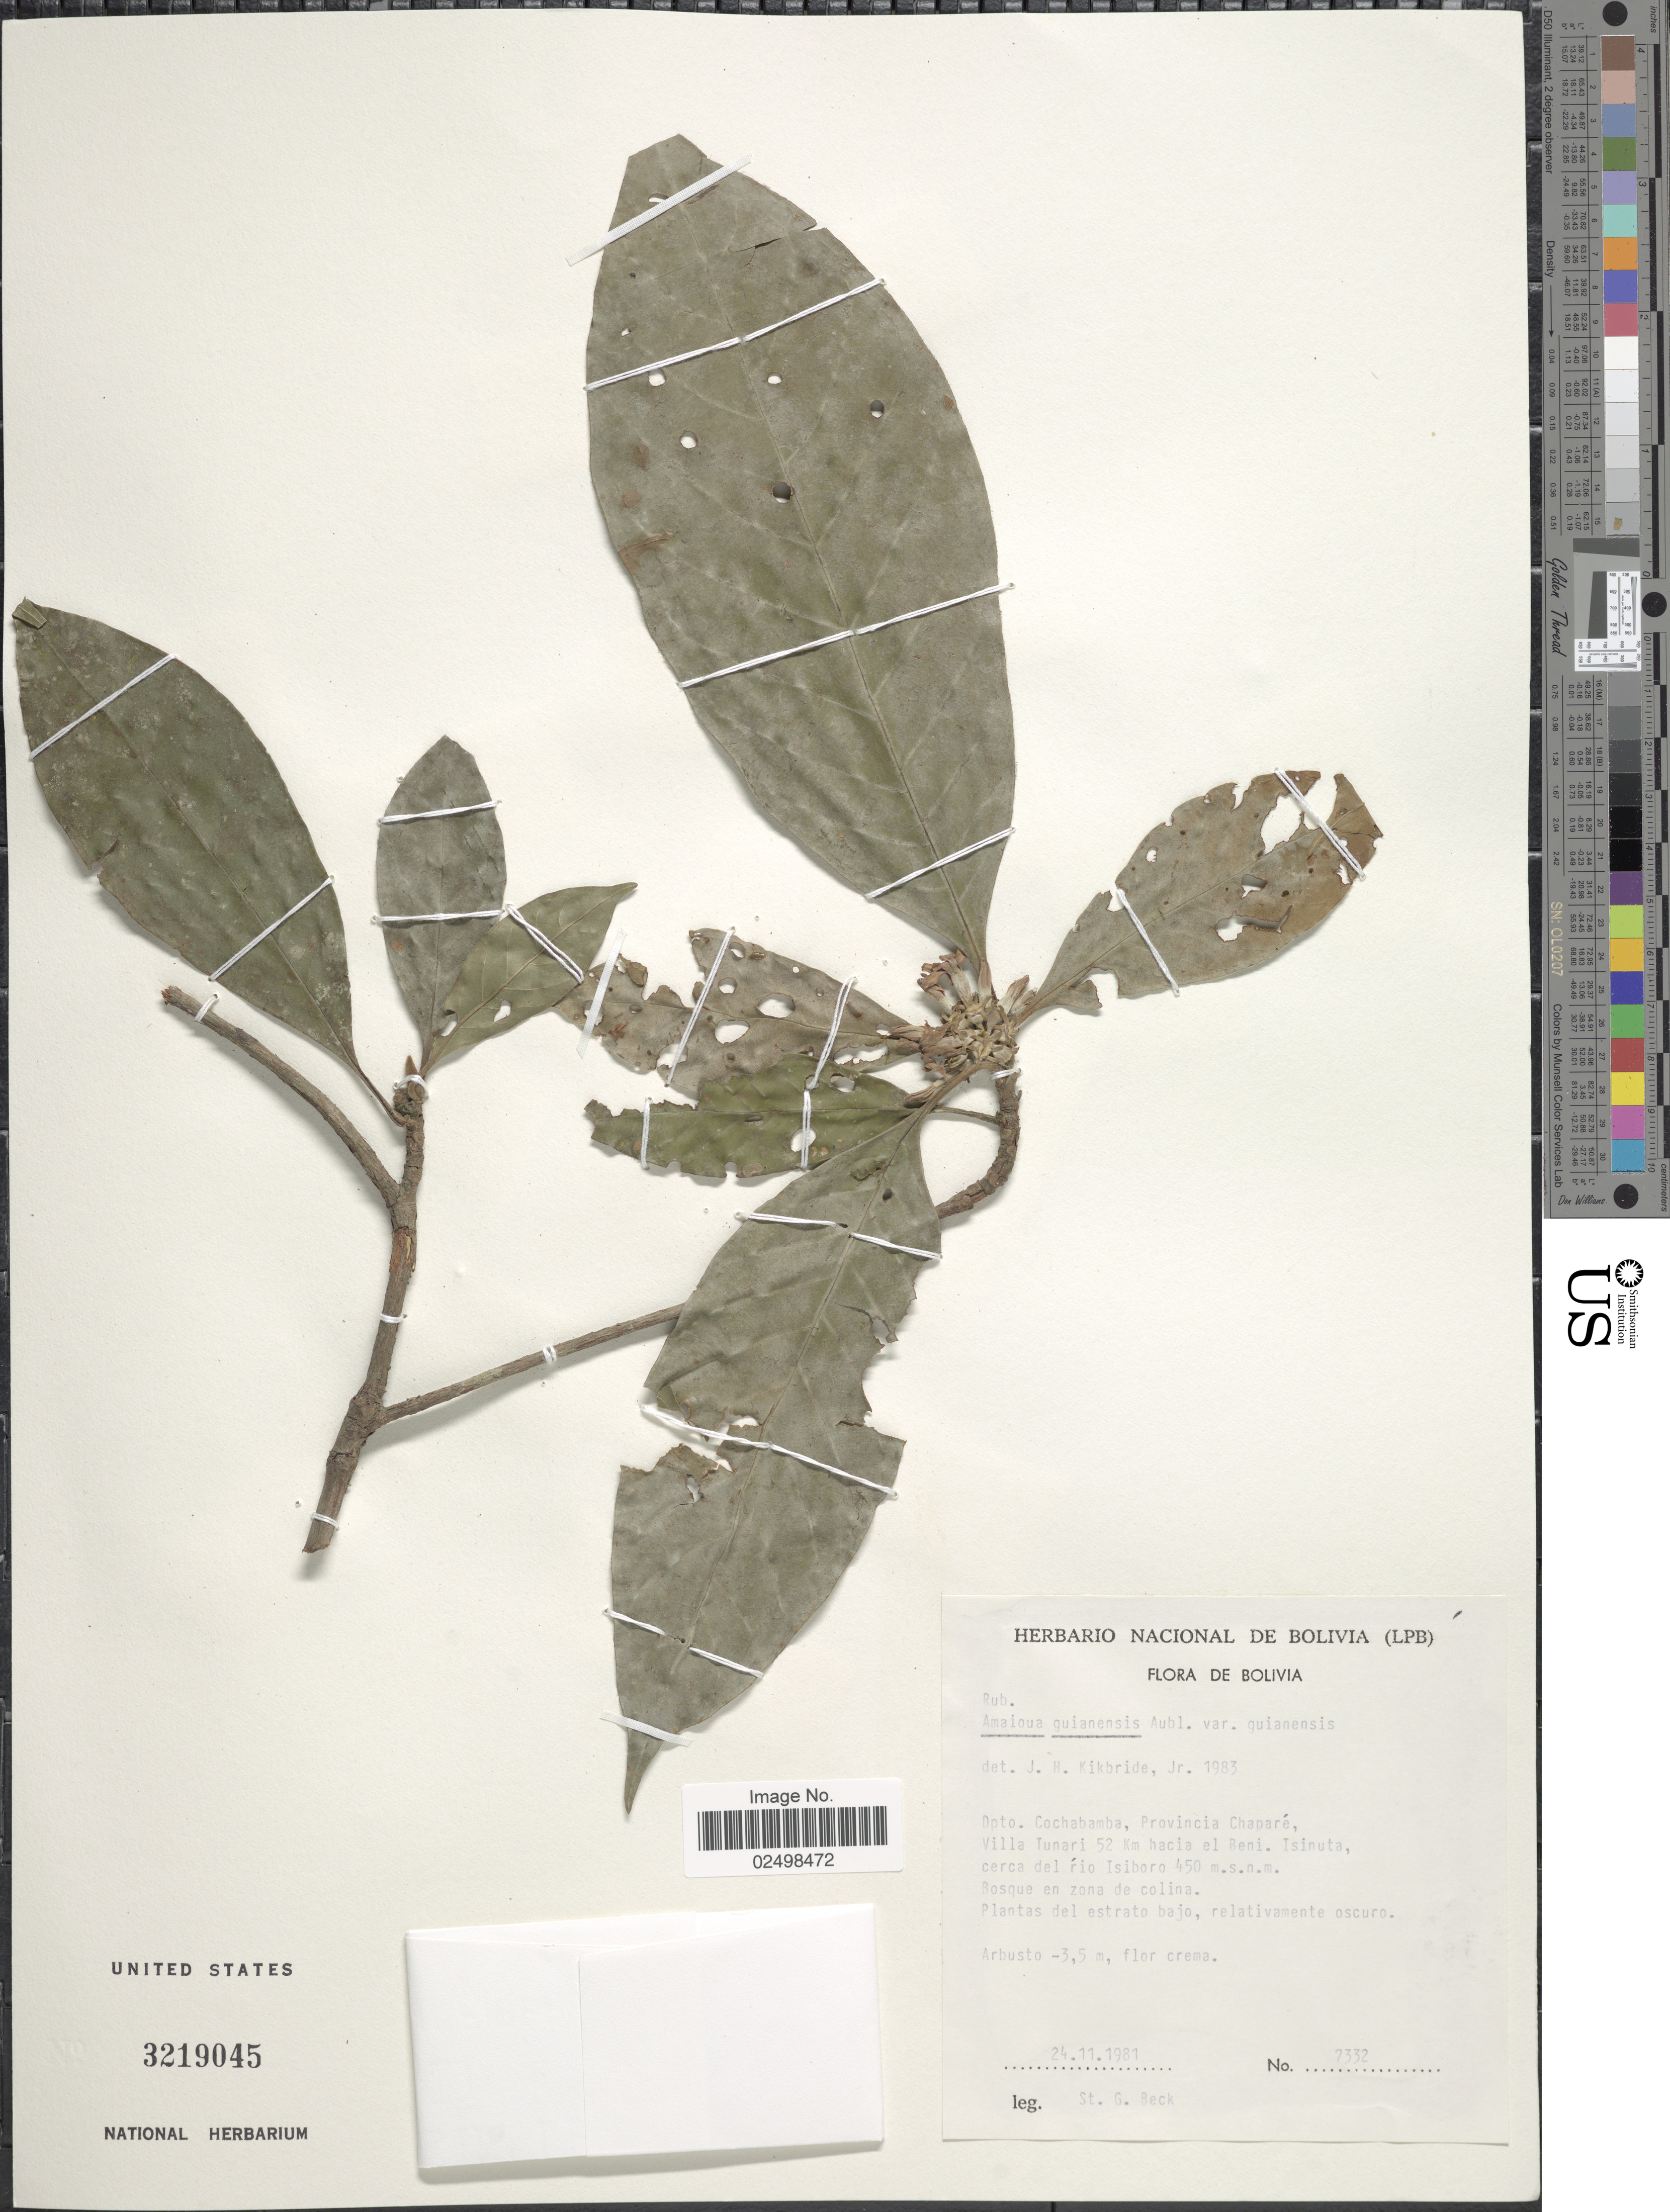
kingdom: Plantae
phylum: Tracheophyta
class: Magnoliopsida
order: Gentianales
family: Rubiaceae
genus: Amaioua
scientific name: Amaioua guianensis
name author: Aubl.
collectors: S. G. Beck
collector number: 7332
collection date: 1981-11-24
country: Bolivia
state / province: Cochabamba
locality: Provincia Chapare. Villa Iunari 52 km hacia el Beni. Insinuta, cerca del rio Isiboro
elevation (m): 450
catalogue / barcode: US 3219045